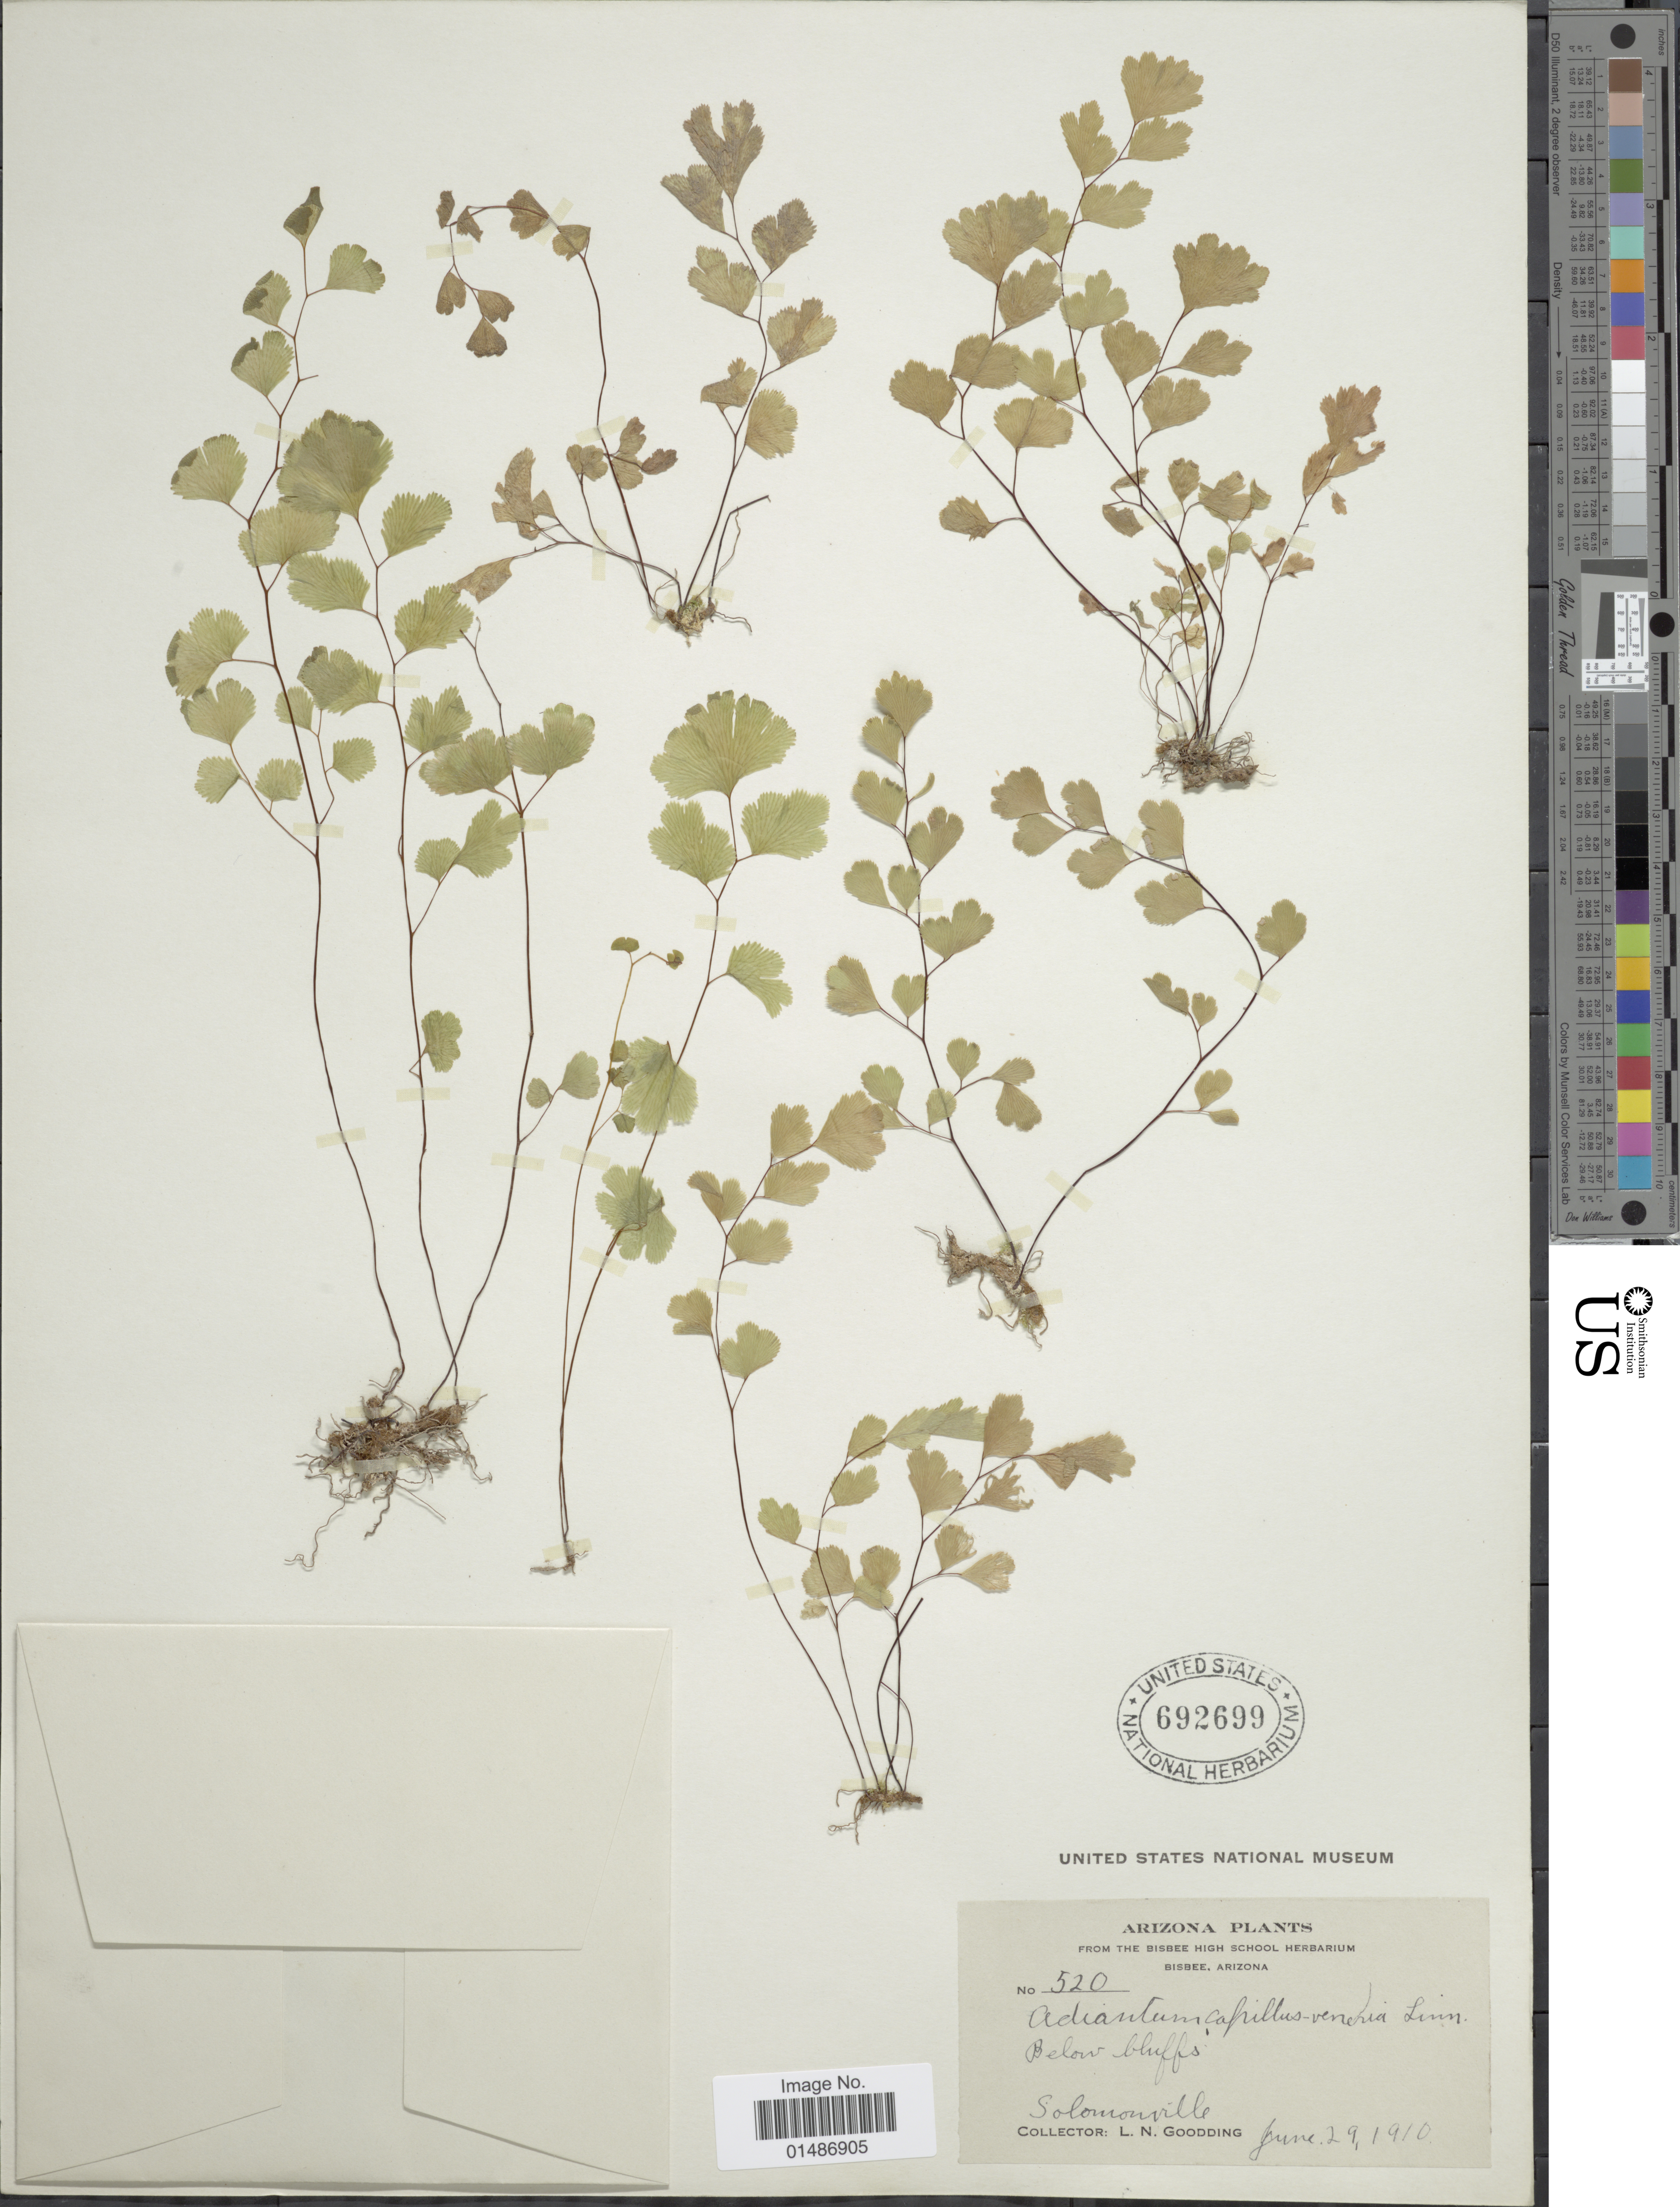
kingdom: Plantae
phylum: Tracheophyta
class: Polypodiopsida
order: Polypodiales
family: Pteridaceae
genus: Adiantum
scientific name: Adiantum capillus-veneris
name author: L.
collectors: L. N. Goodding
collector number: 520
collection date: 1910-06-29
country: United States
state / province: Arizona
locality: Bisbee. Solomonville.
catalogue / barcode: US 692699